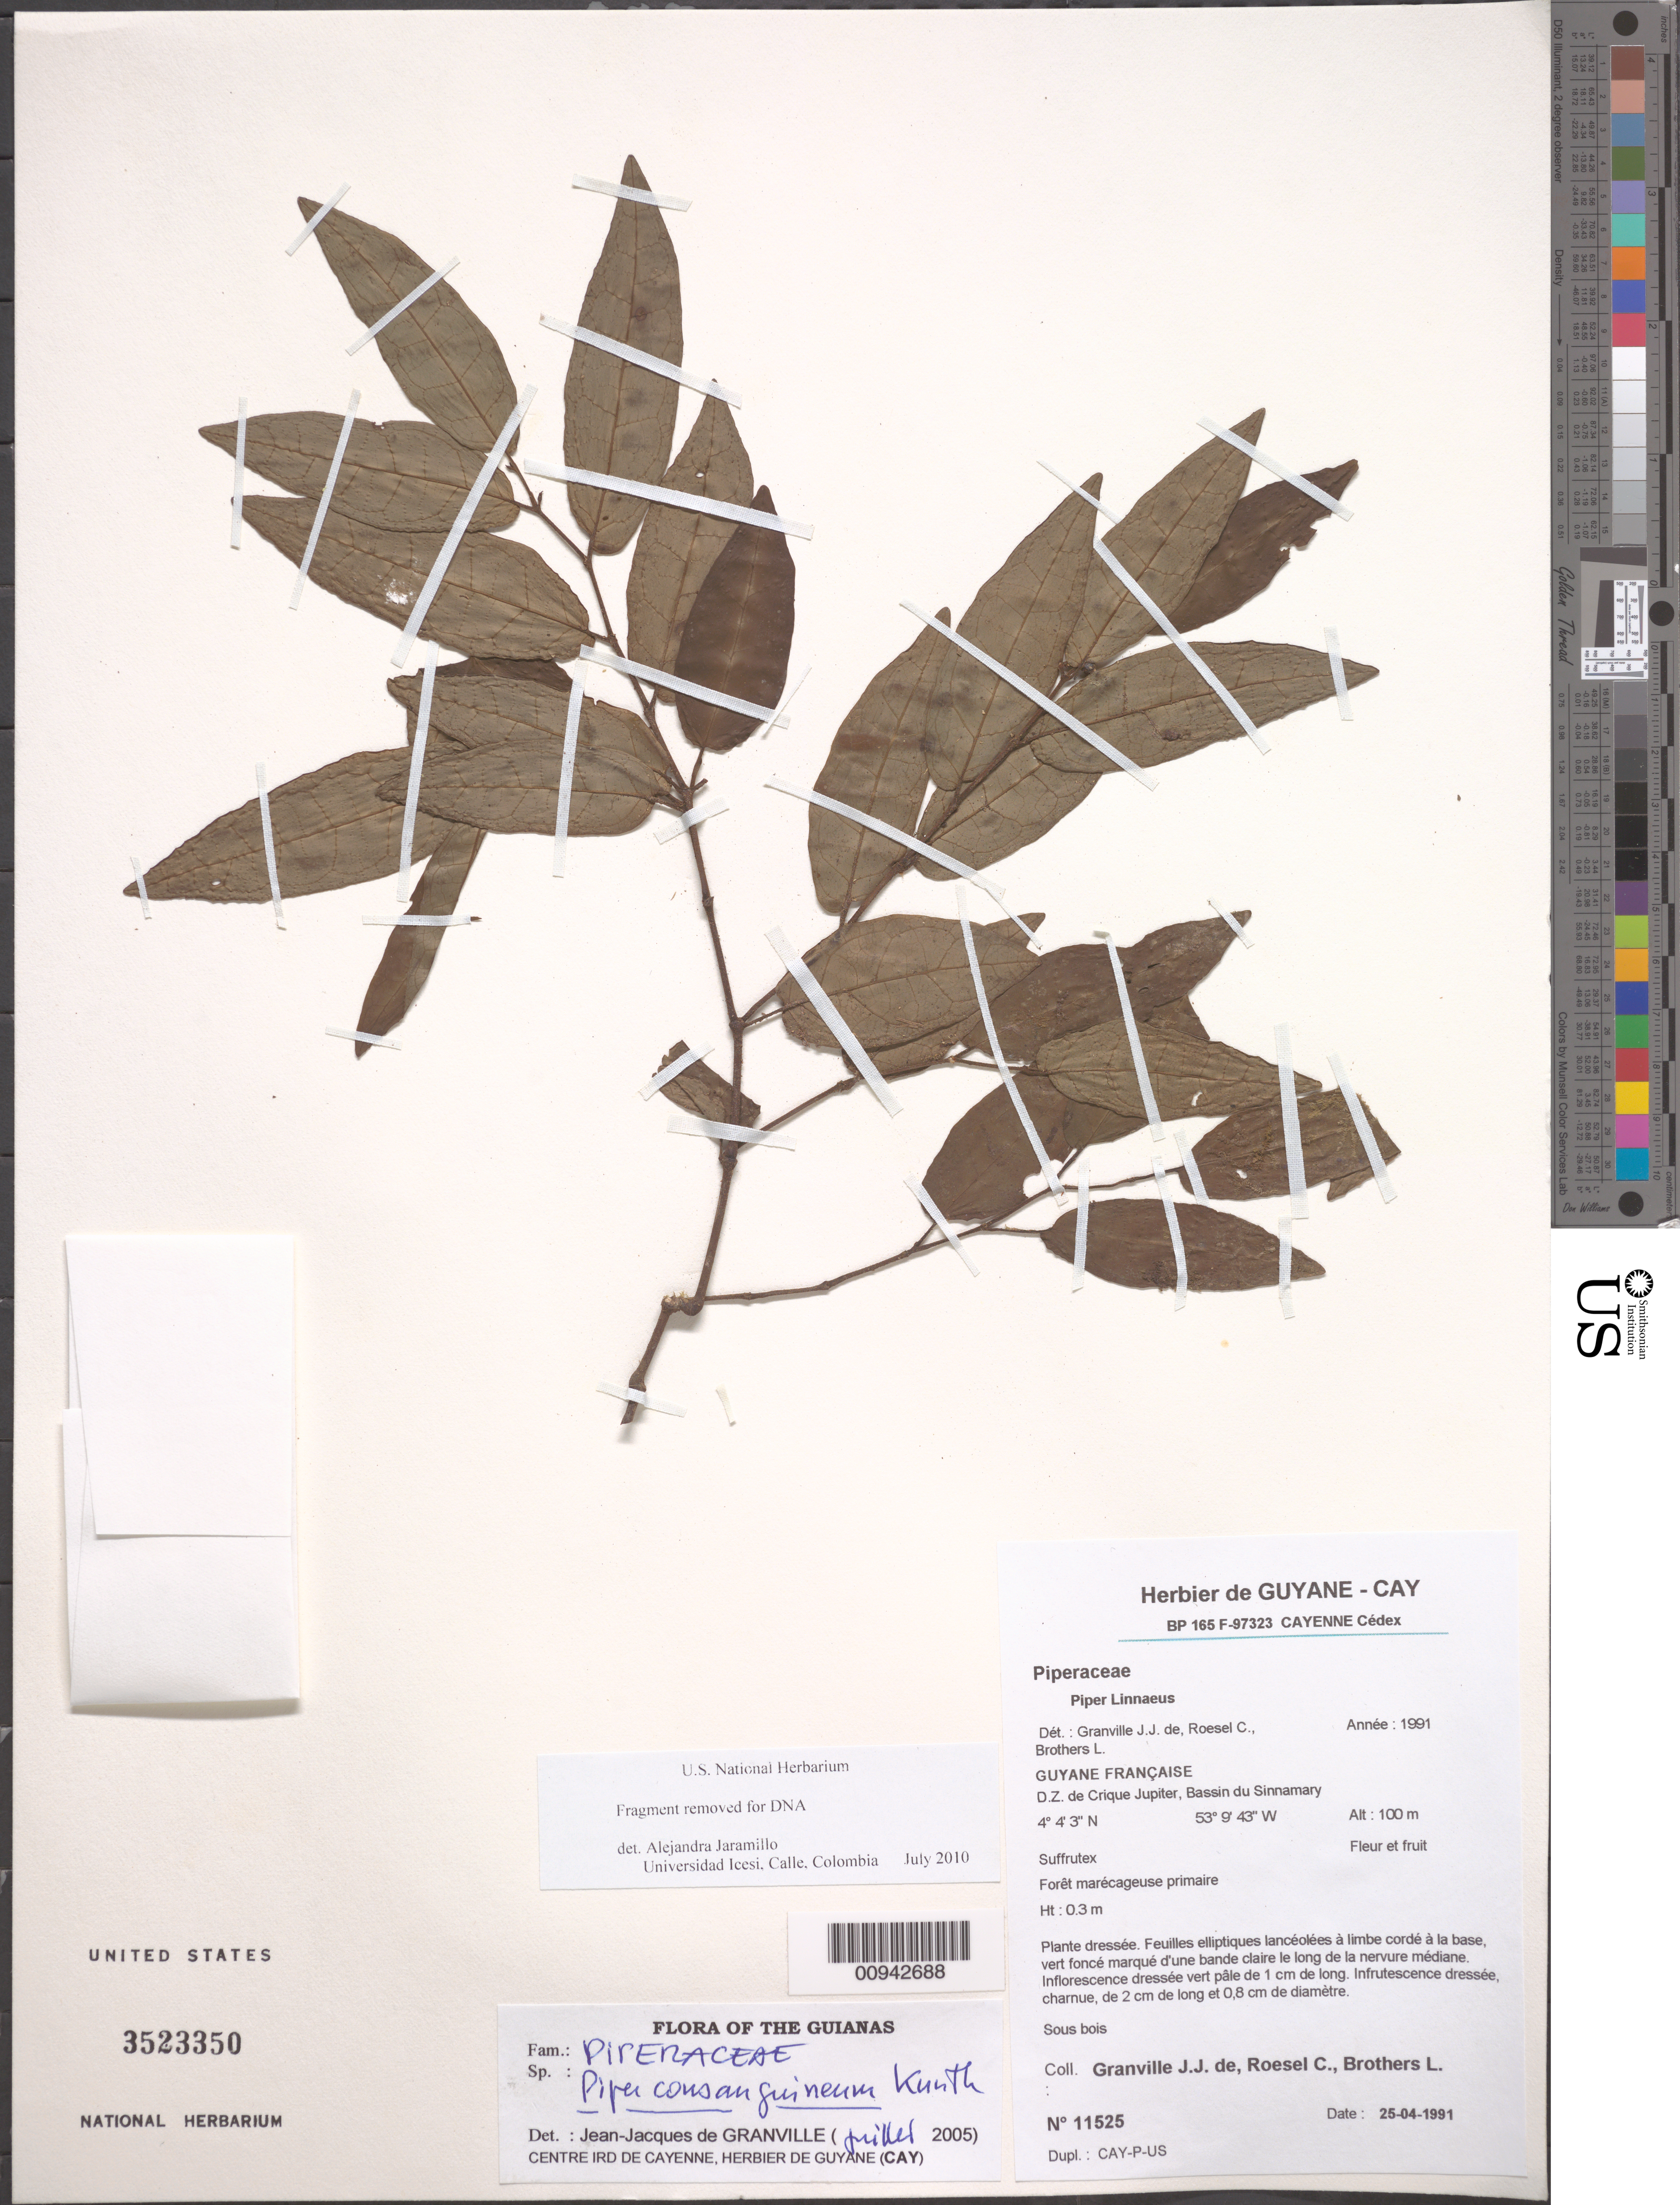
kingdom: Plantae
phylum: Tracheophyta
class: Magnoliopsida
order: Piperales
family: Piperaceae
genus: Piper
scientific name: Piper consanguineum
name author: Kunth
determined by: Granville, J. J. de, (CAY), Institut de Recherche pour le Developpement (IRD) (FRENCH GUIANA)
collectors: J.-J. de Granville, C. S. Roesel & L. Brothers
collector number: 11525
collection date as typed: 25-Apr-91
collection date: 1991-04-25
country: French Guiana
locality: D.Z. de Crique Jupiter, Bassin du Sinnamary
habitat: Foret marecageuse primaire. Sous bois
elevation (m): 100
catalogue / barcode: US 3523350